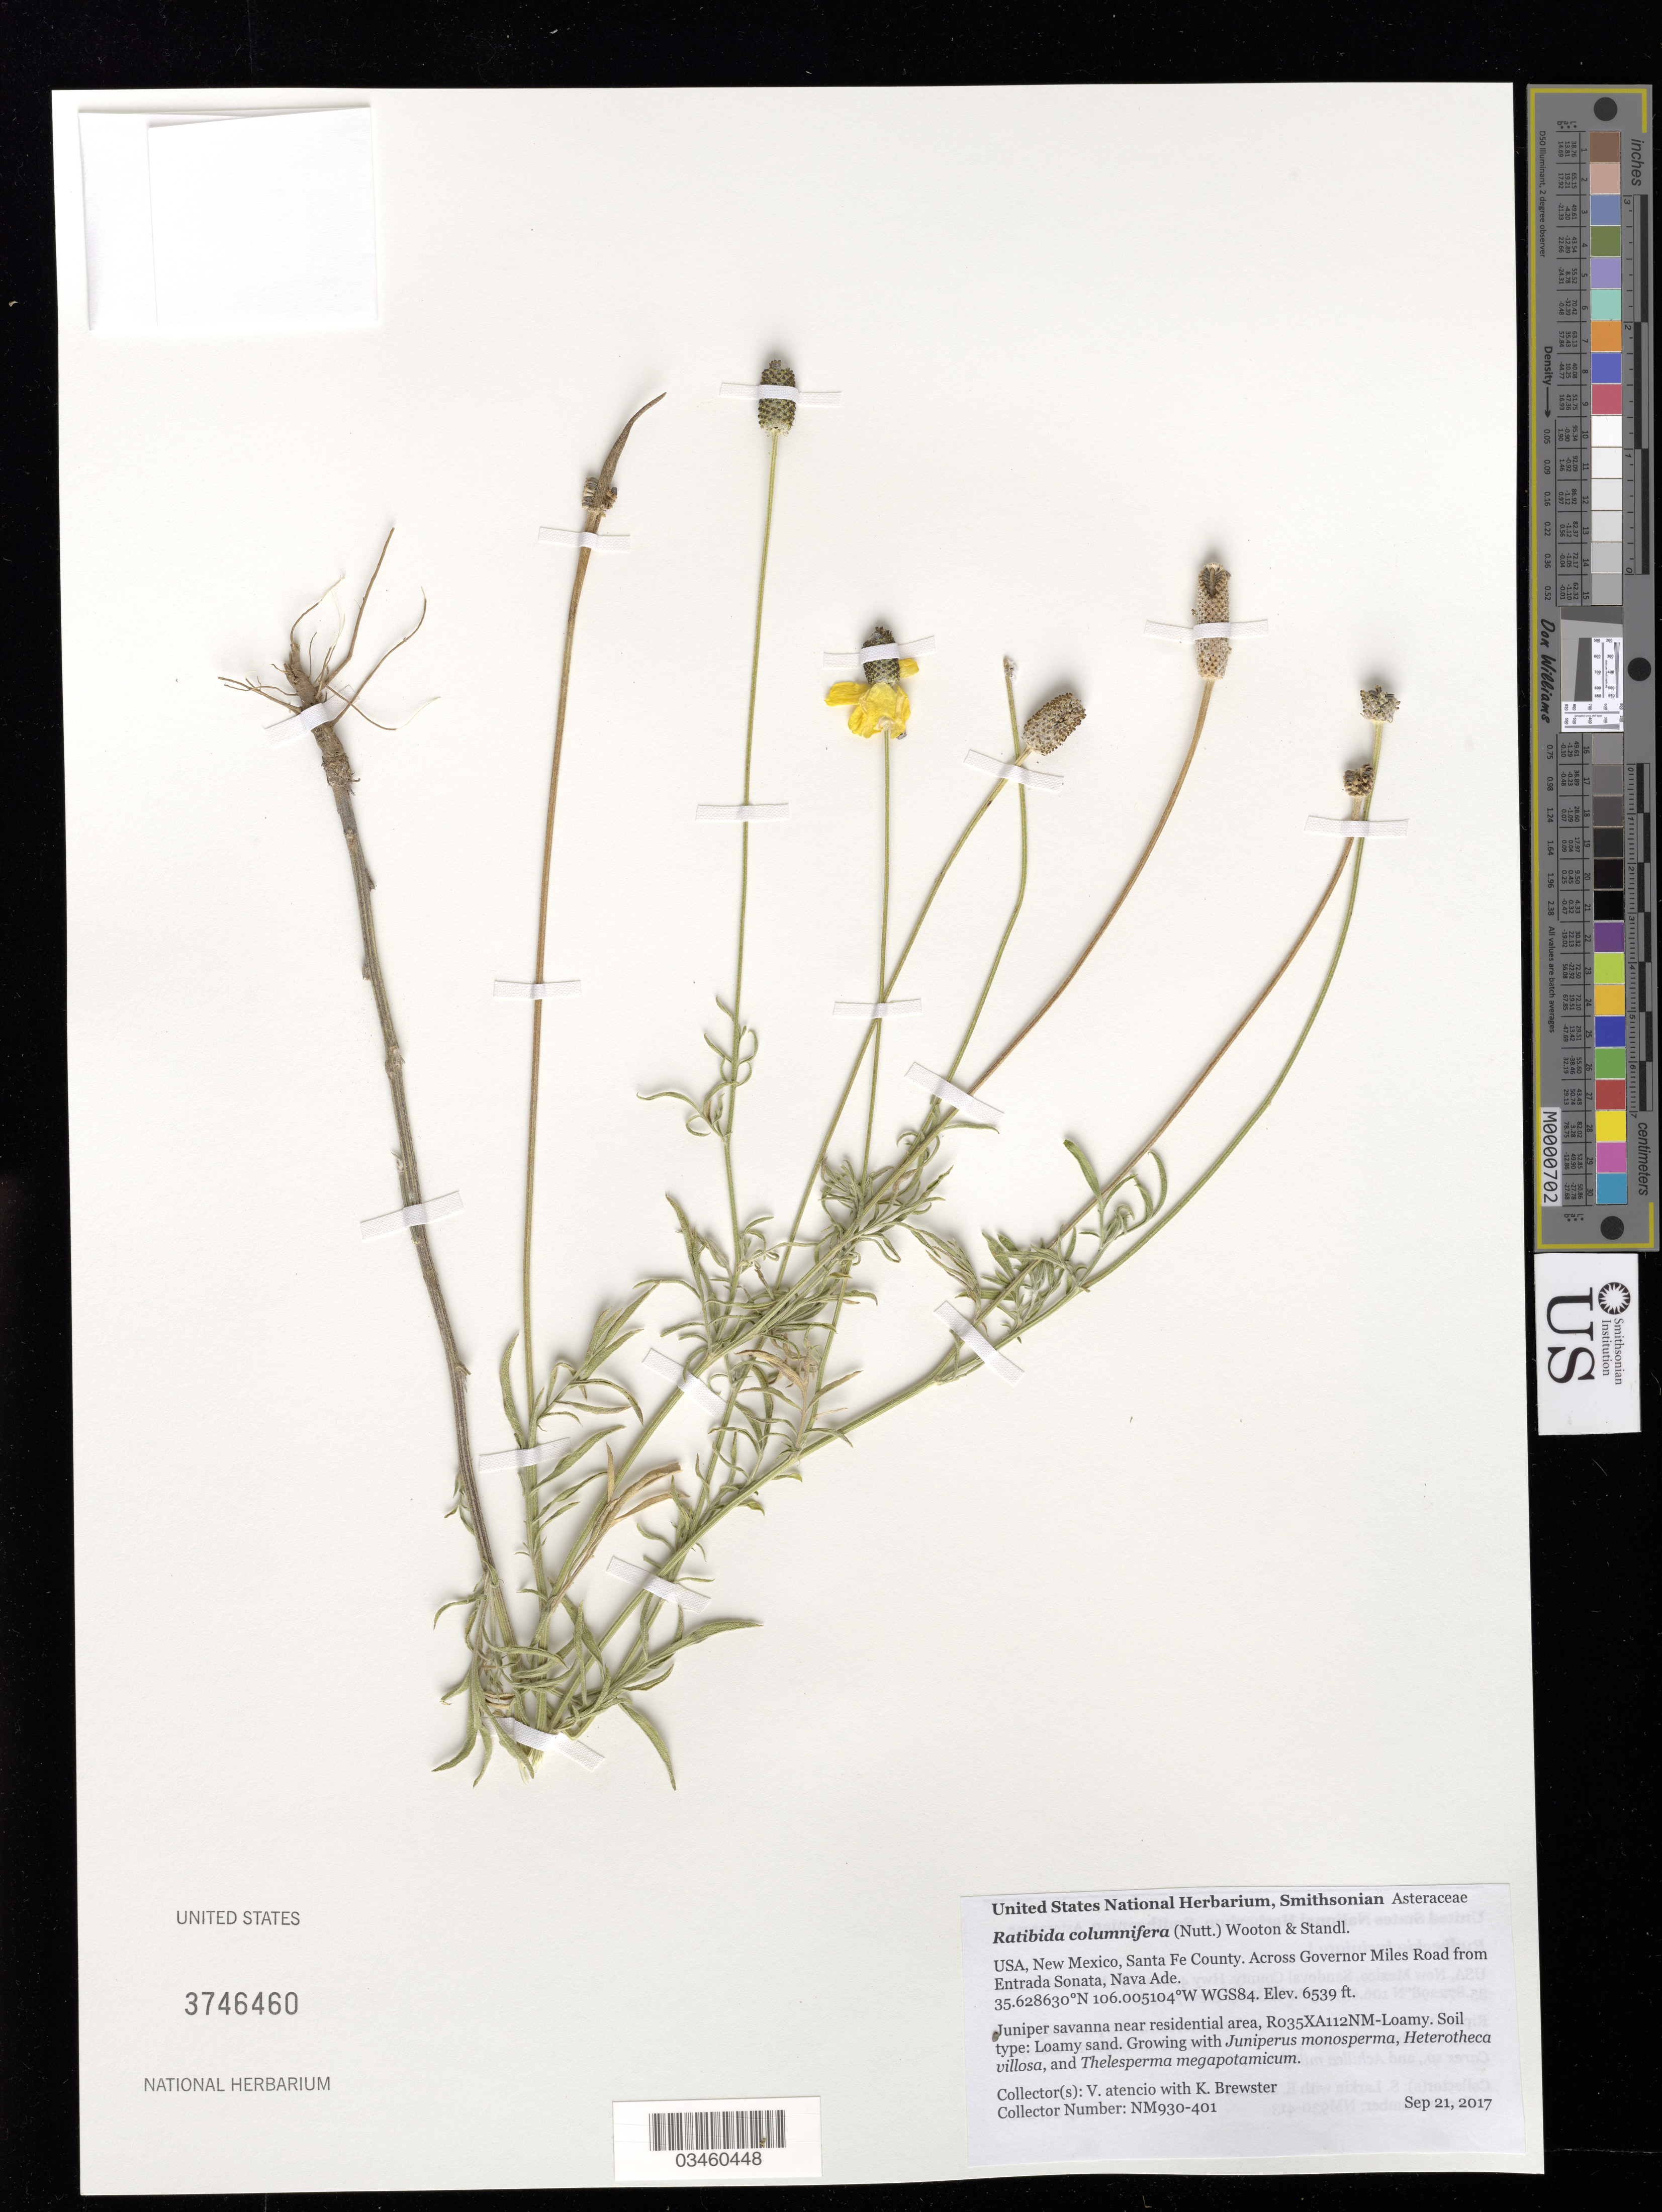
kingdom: Plantae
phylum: Tracheophyta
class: Magnoliopsida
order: Asterales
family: Asteraceae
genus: Ratibida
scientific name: Ratibida columnifera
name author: (Nutt.) Wooton & Standl.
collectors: V. Atencio & K. Brewster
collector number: NM930-401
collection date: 2017-09-21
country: United States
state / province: New Mexico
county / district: Santa Fe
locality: Nava Ade. Across Governor Miles Road from Entrada Sonata.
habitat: R035XA112NM-Loamy. Loamy sand. Juniper savanna near residential area.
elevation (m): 1993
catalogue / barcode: US 3746460